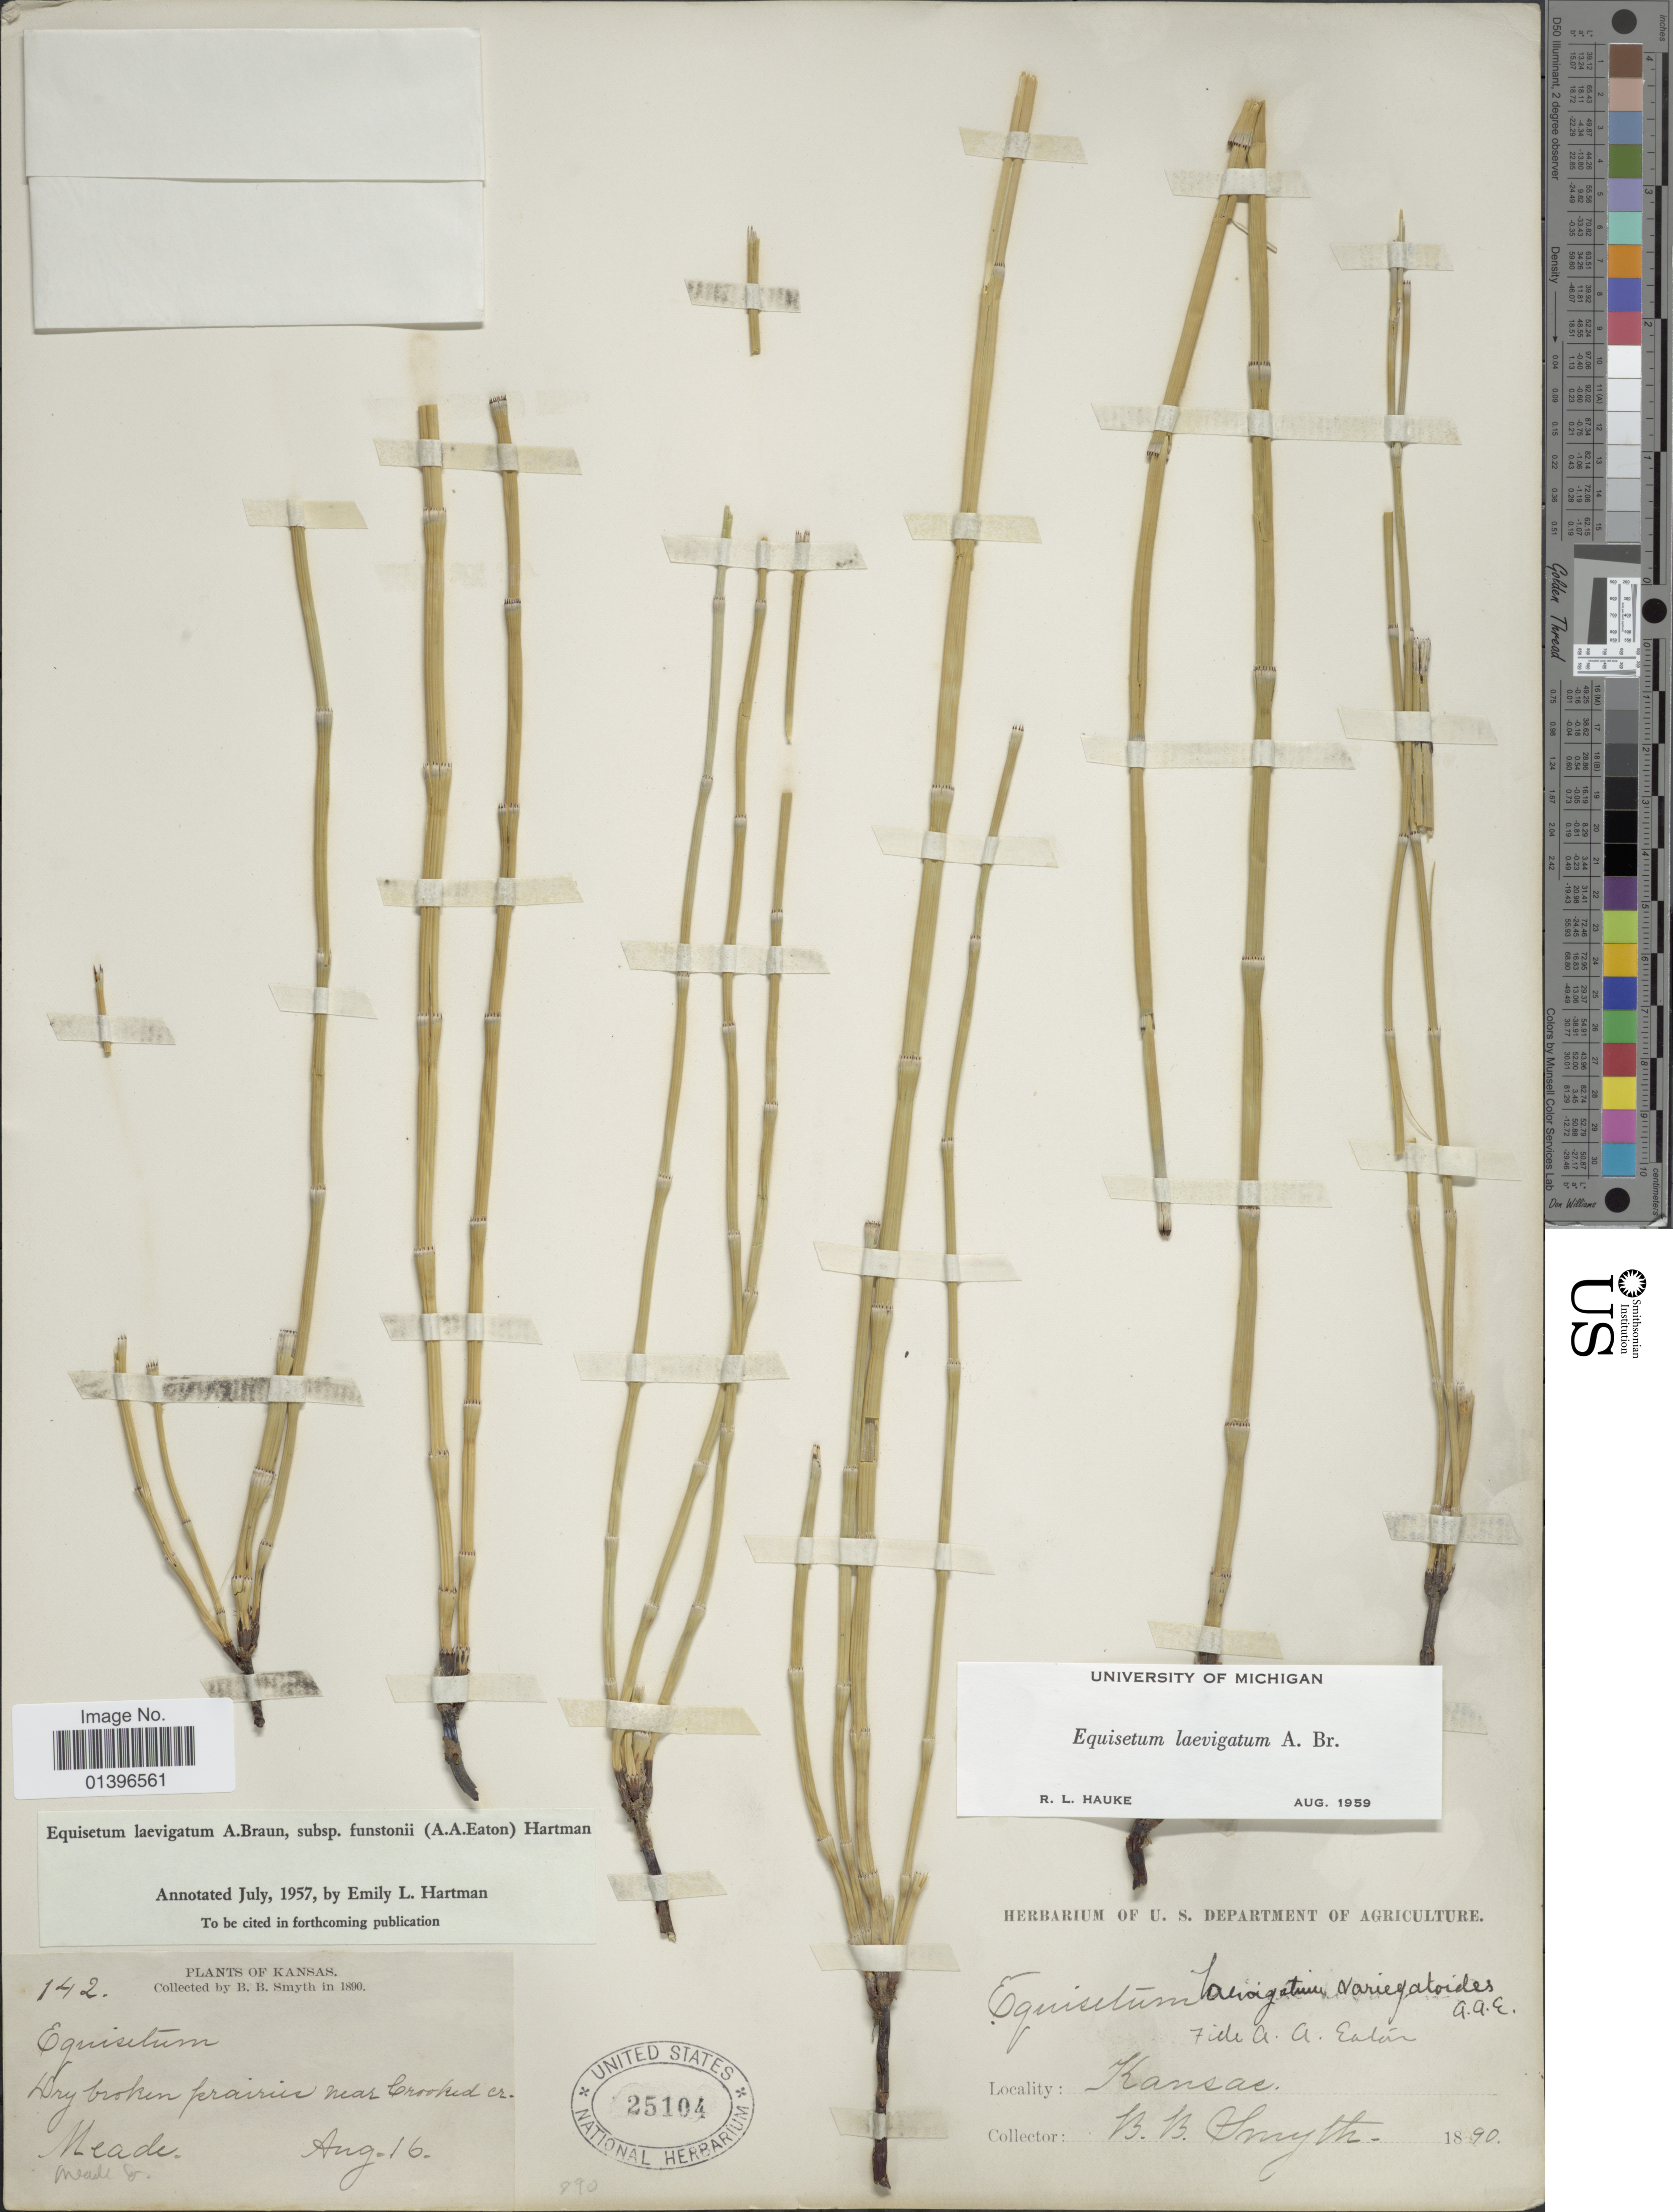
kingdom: Plantae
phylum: Tracheophyta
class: Polypodiopsida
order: Equisetales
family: Equisetaceae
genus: Equisetum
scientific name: Equisetum laevigatum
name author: A. Braun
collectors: B. Smyth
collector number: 142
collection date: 1890-08-16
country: United States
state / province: Kansas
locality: Dry broken prairies near Crooked cr. Meade, Meade Co.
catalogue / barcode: US 25104